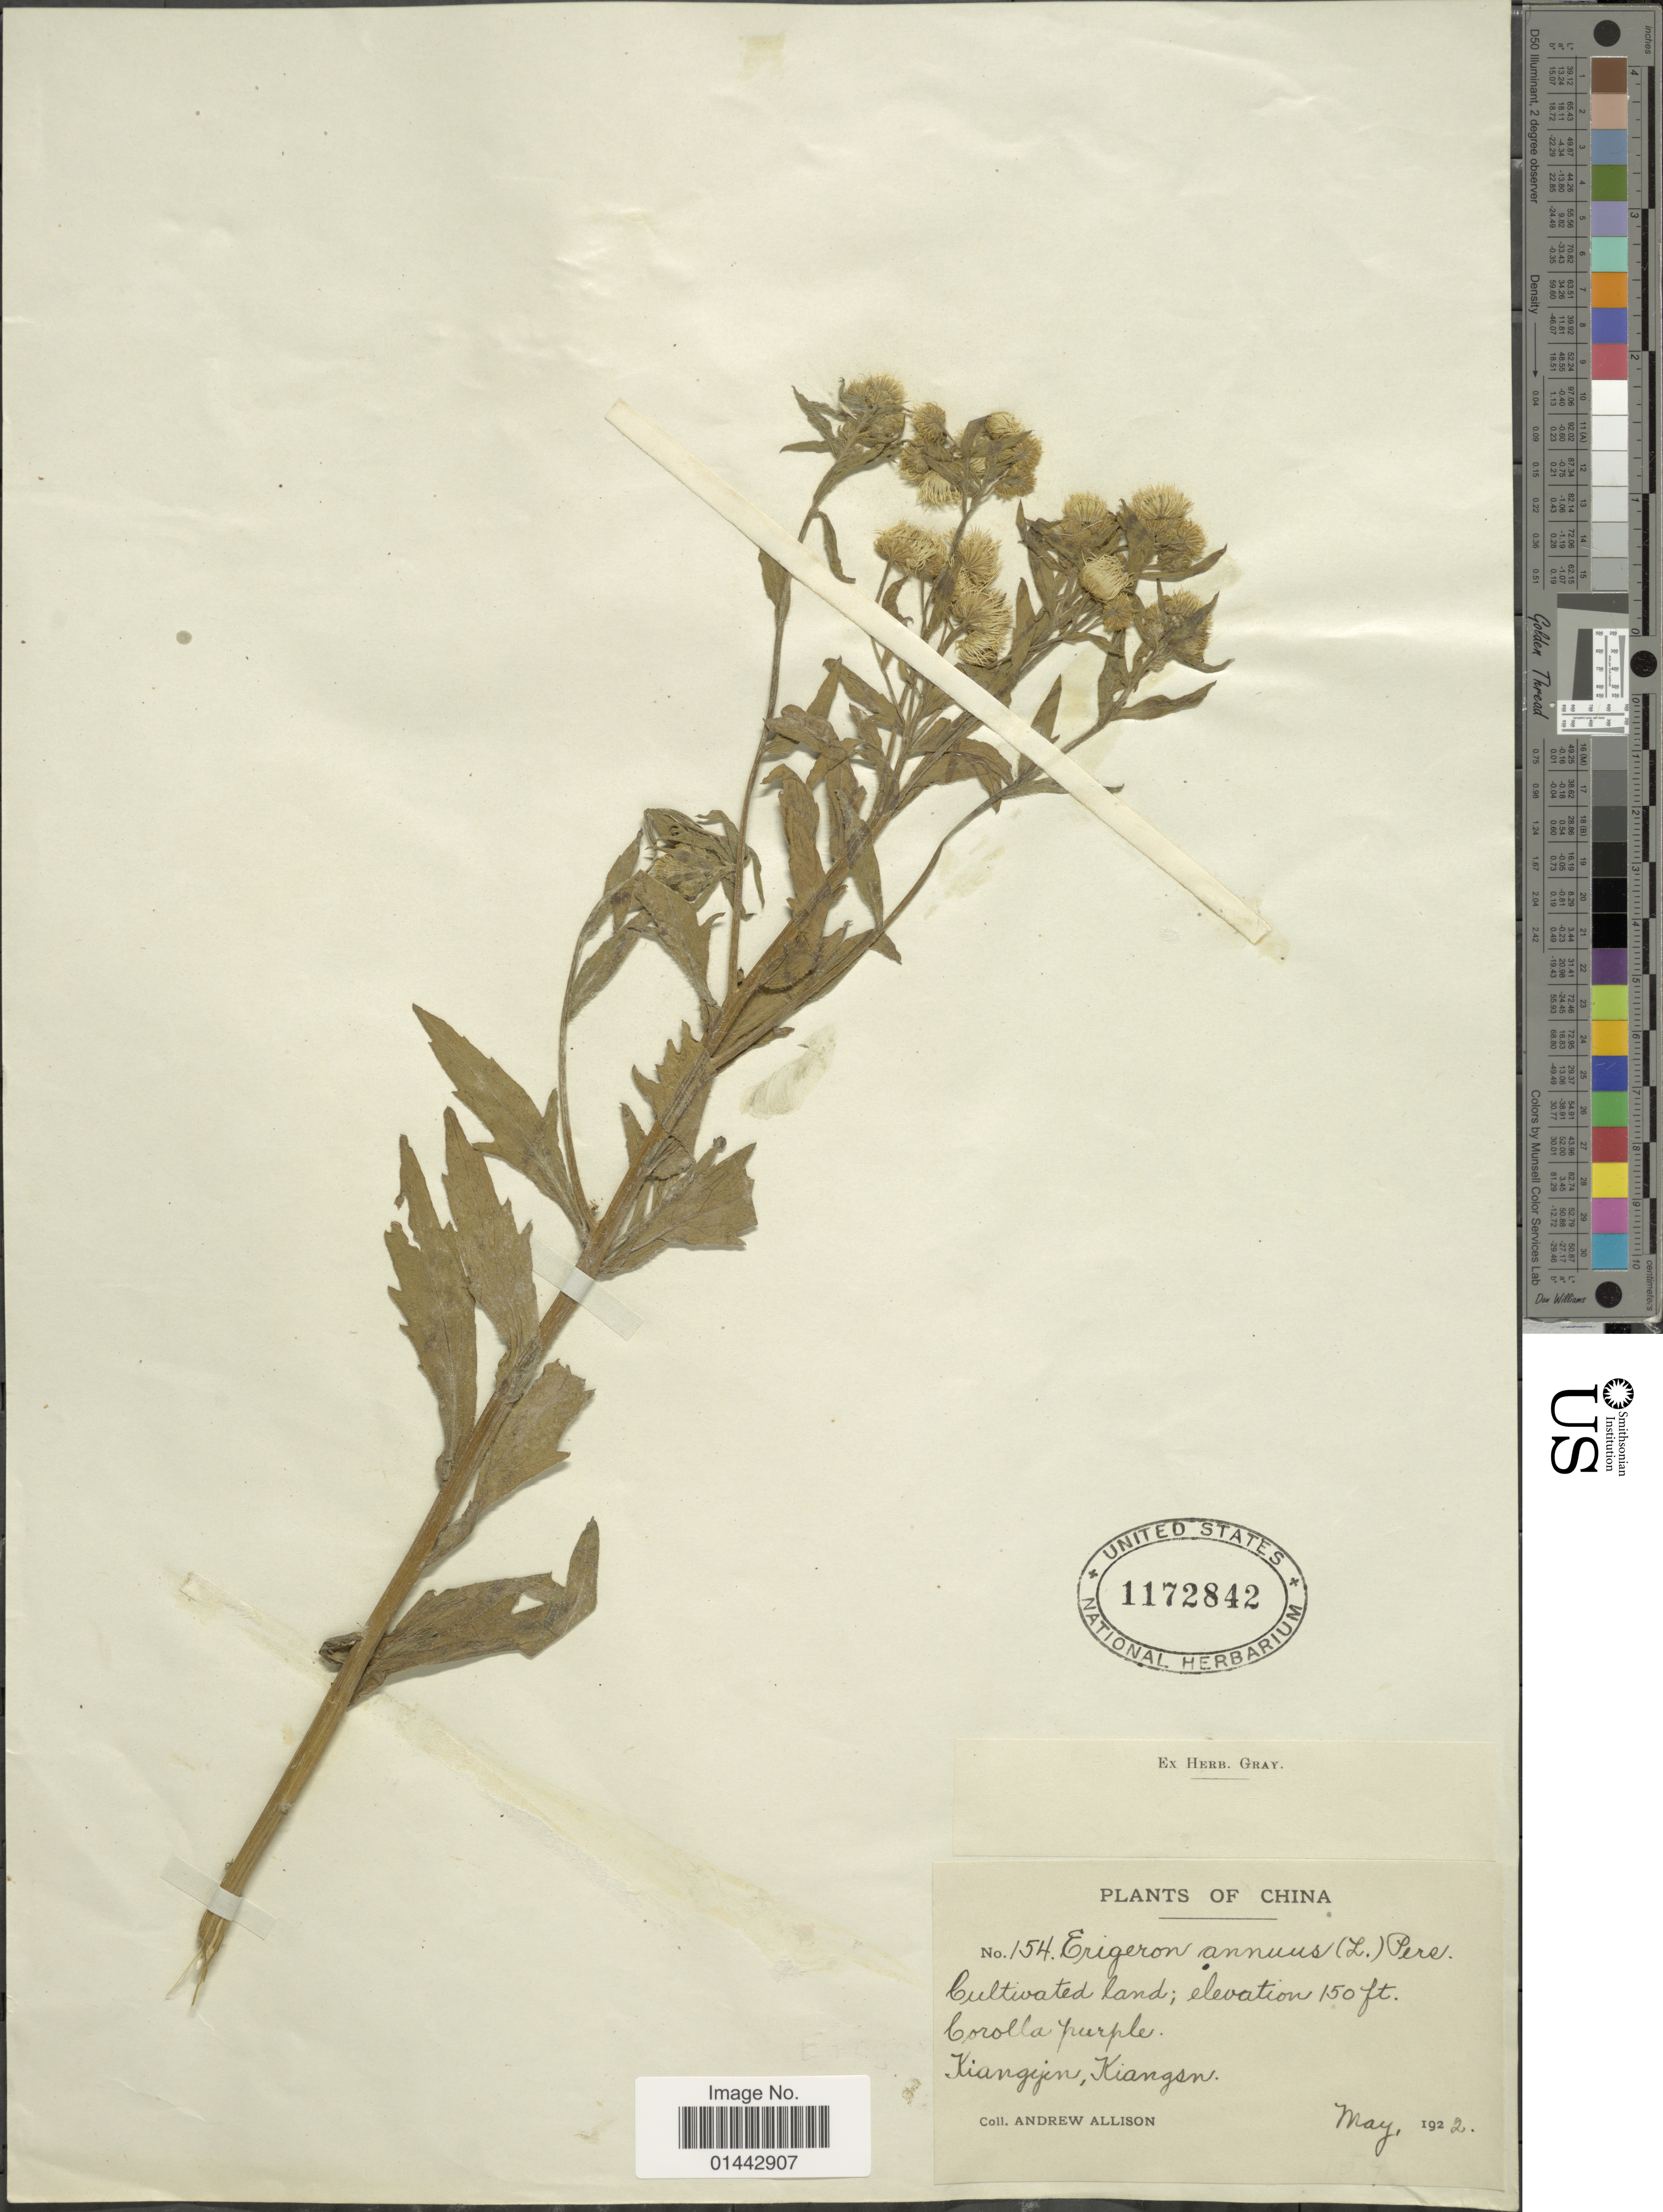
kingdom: Plantae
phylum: Tracheophyta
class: Magnoliopsida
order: Asterales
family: Asteraceae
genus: Erigeron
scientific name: Erigeron annuus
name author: (L.) Pers.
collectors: A. Allison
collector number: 154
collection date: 1922-05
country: China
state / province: Jiangsu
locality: Kiangsu, Cultivated land, Kiangejen.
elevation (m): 46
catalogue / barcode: US 1172842